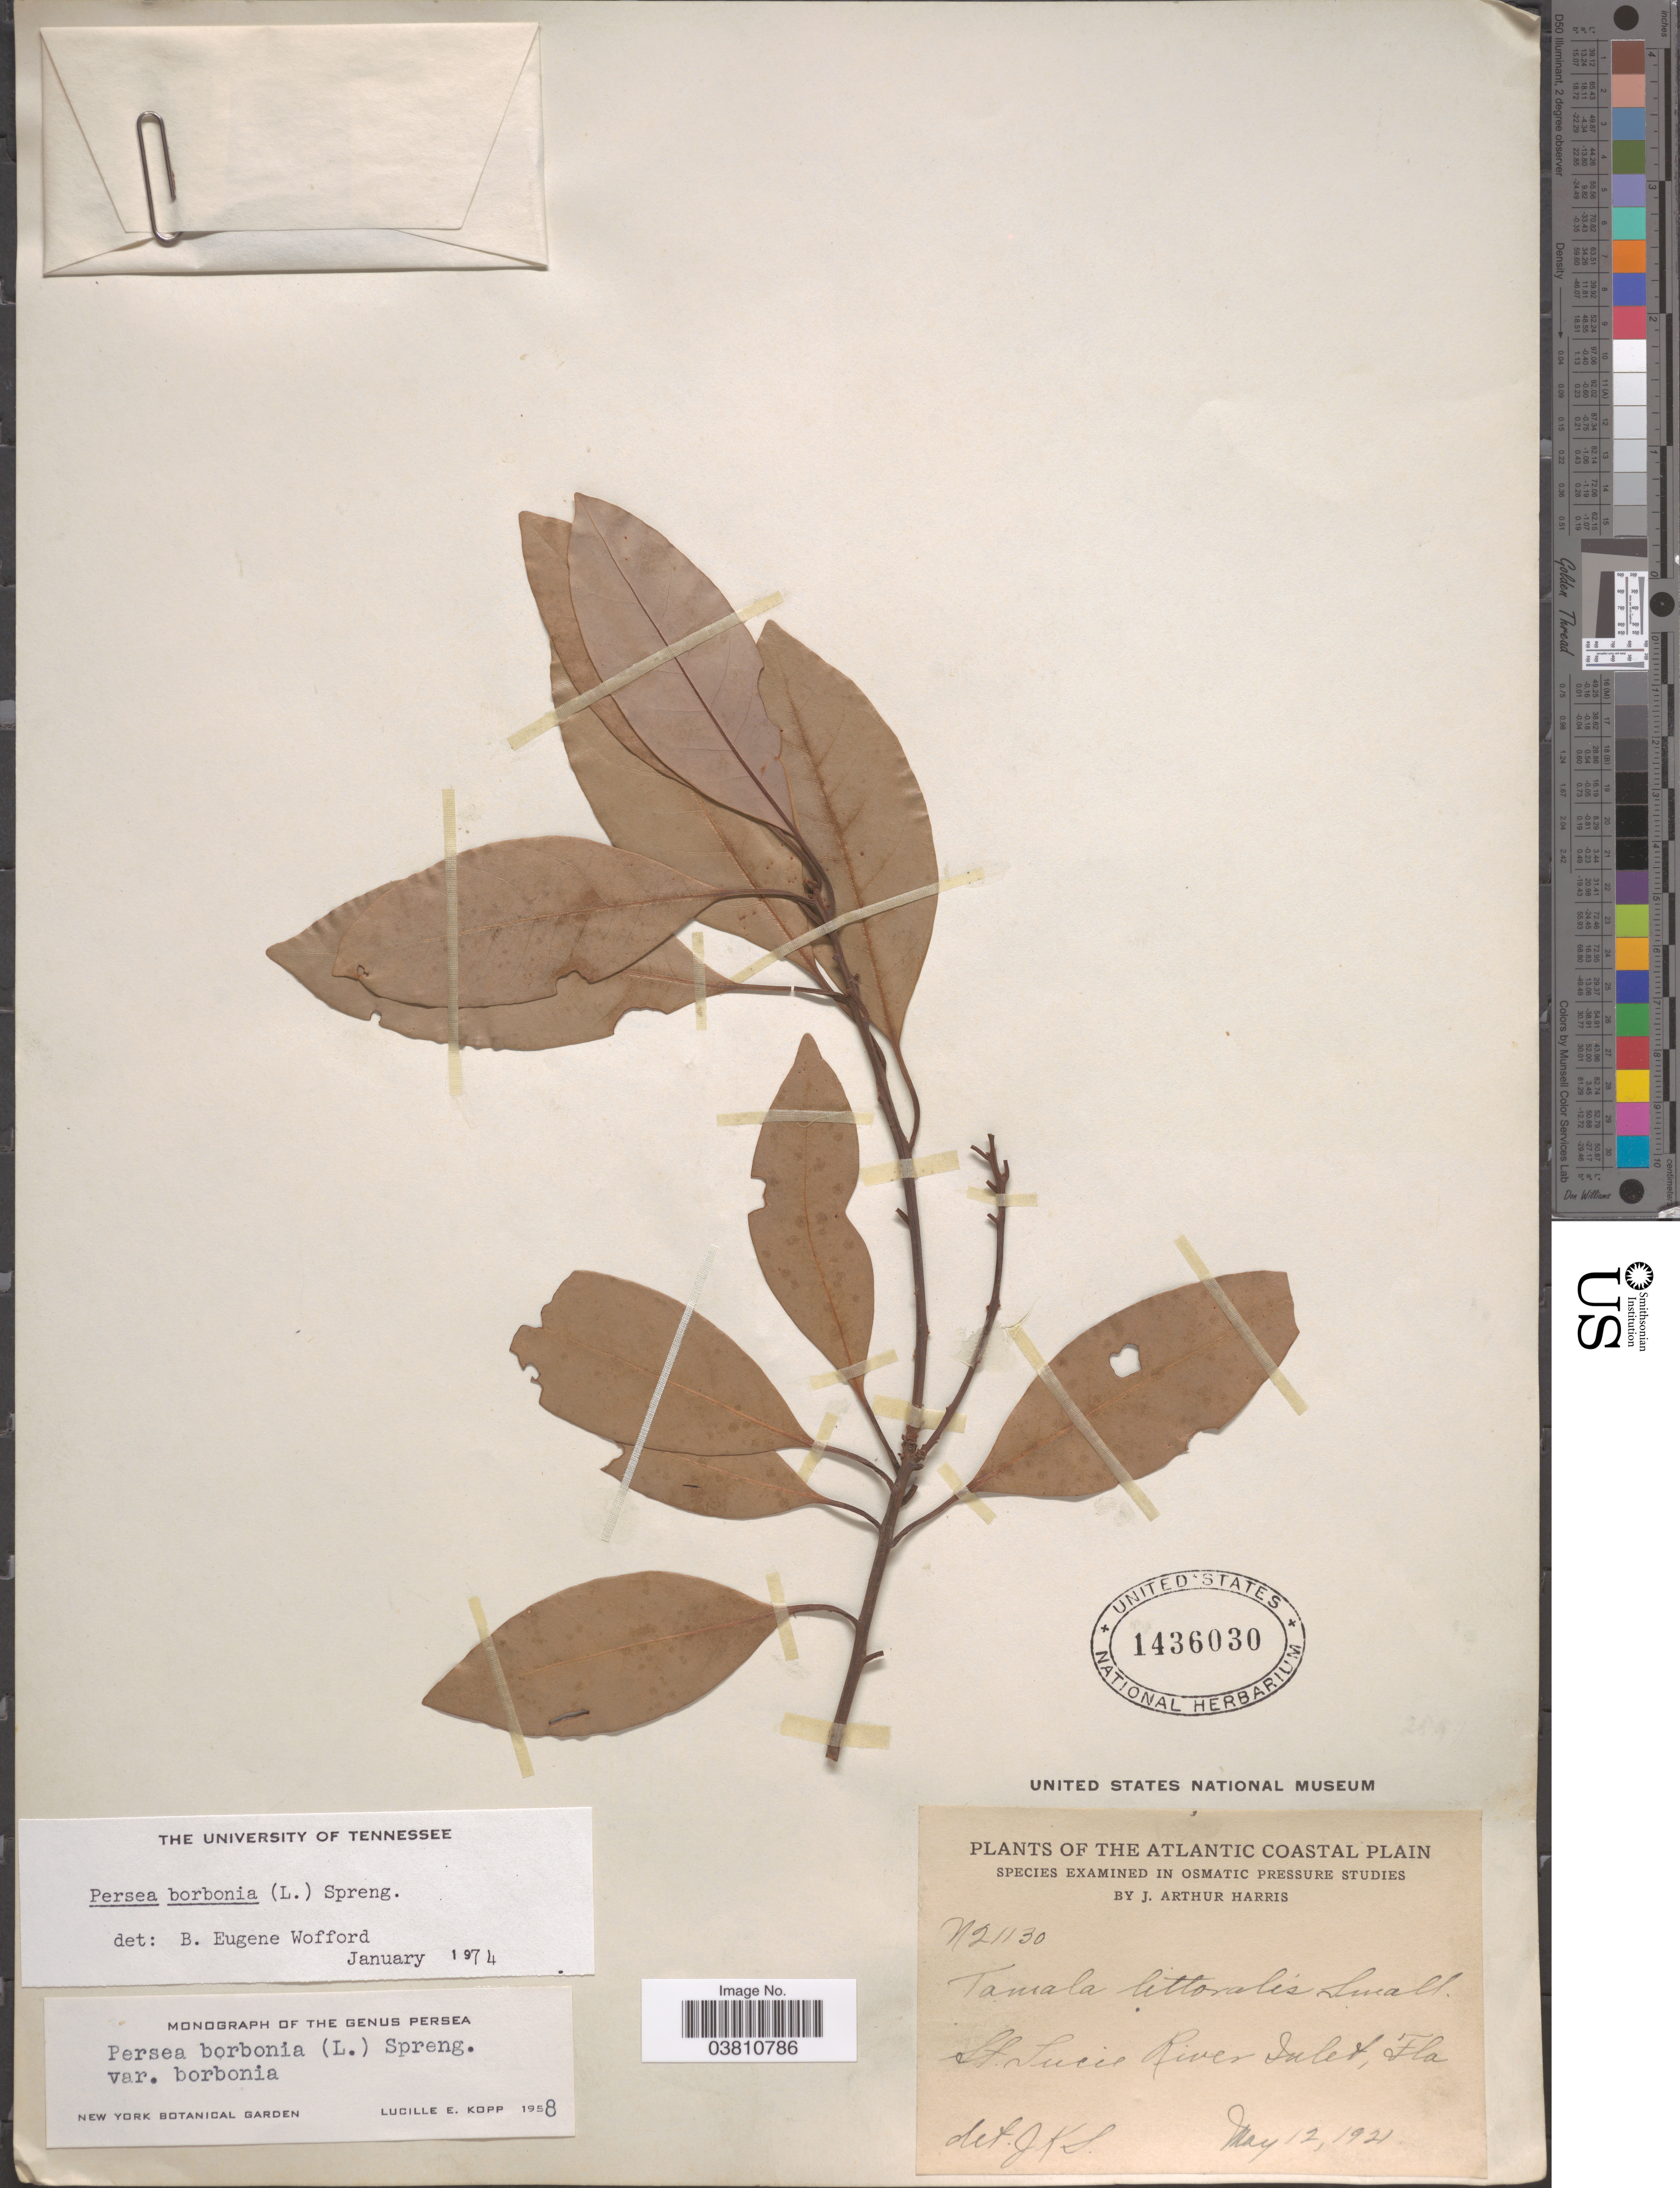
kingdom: Plantae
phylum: Tracheophyta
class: Magnoliopsida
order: Laurales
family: Lauraceae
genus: Persea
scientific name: Persea borbonia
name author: (L.) Spreng.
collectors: J. A. Harris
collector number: N21130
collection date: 1921-05-12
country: United States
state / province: Florida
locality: The Atlantic Coastal Plain. St. Lucia River Inlet.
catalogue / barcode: US 1436030